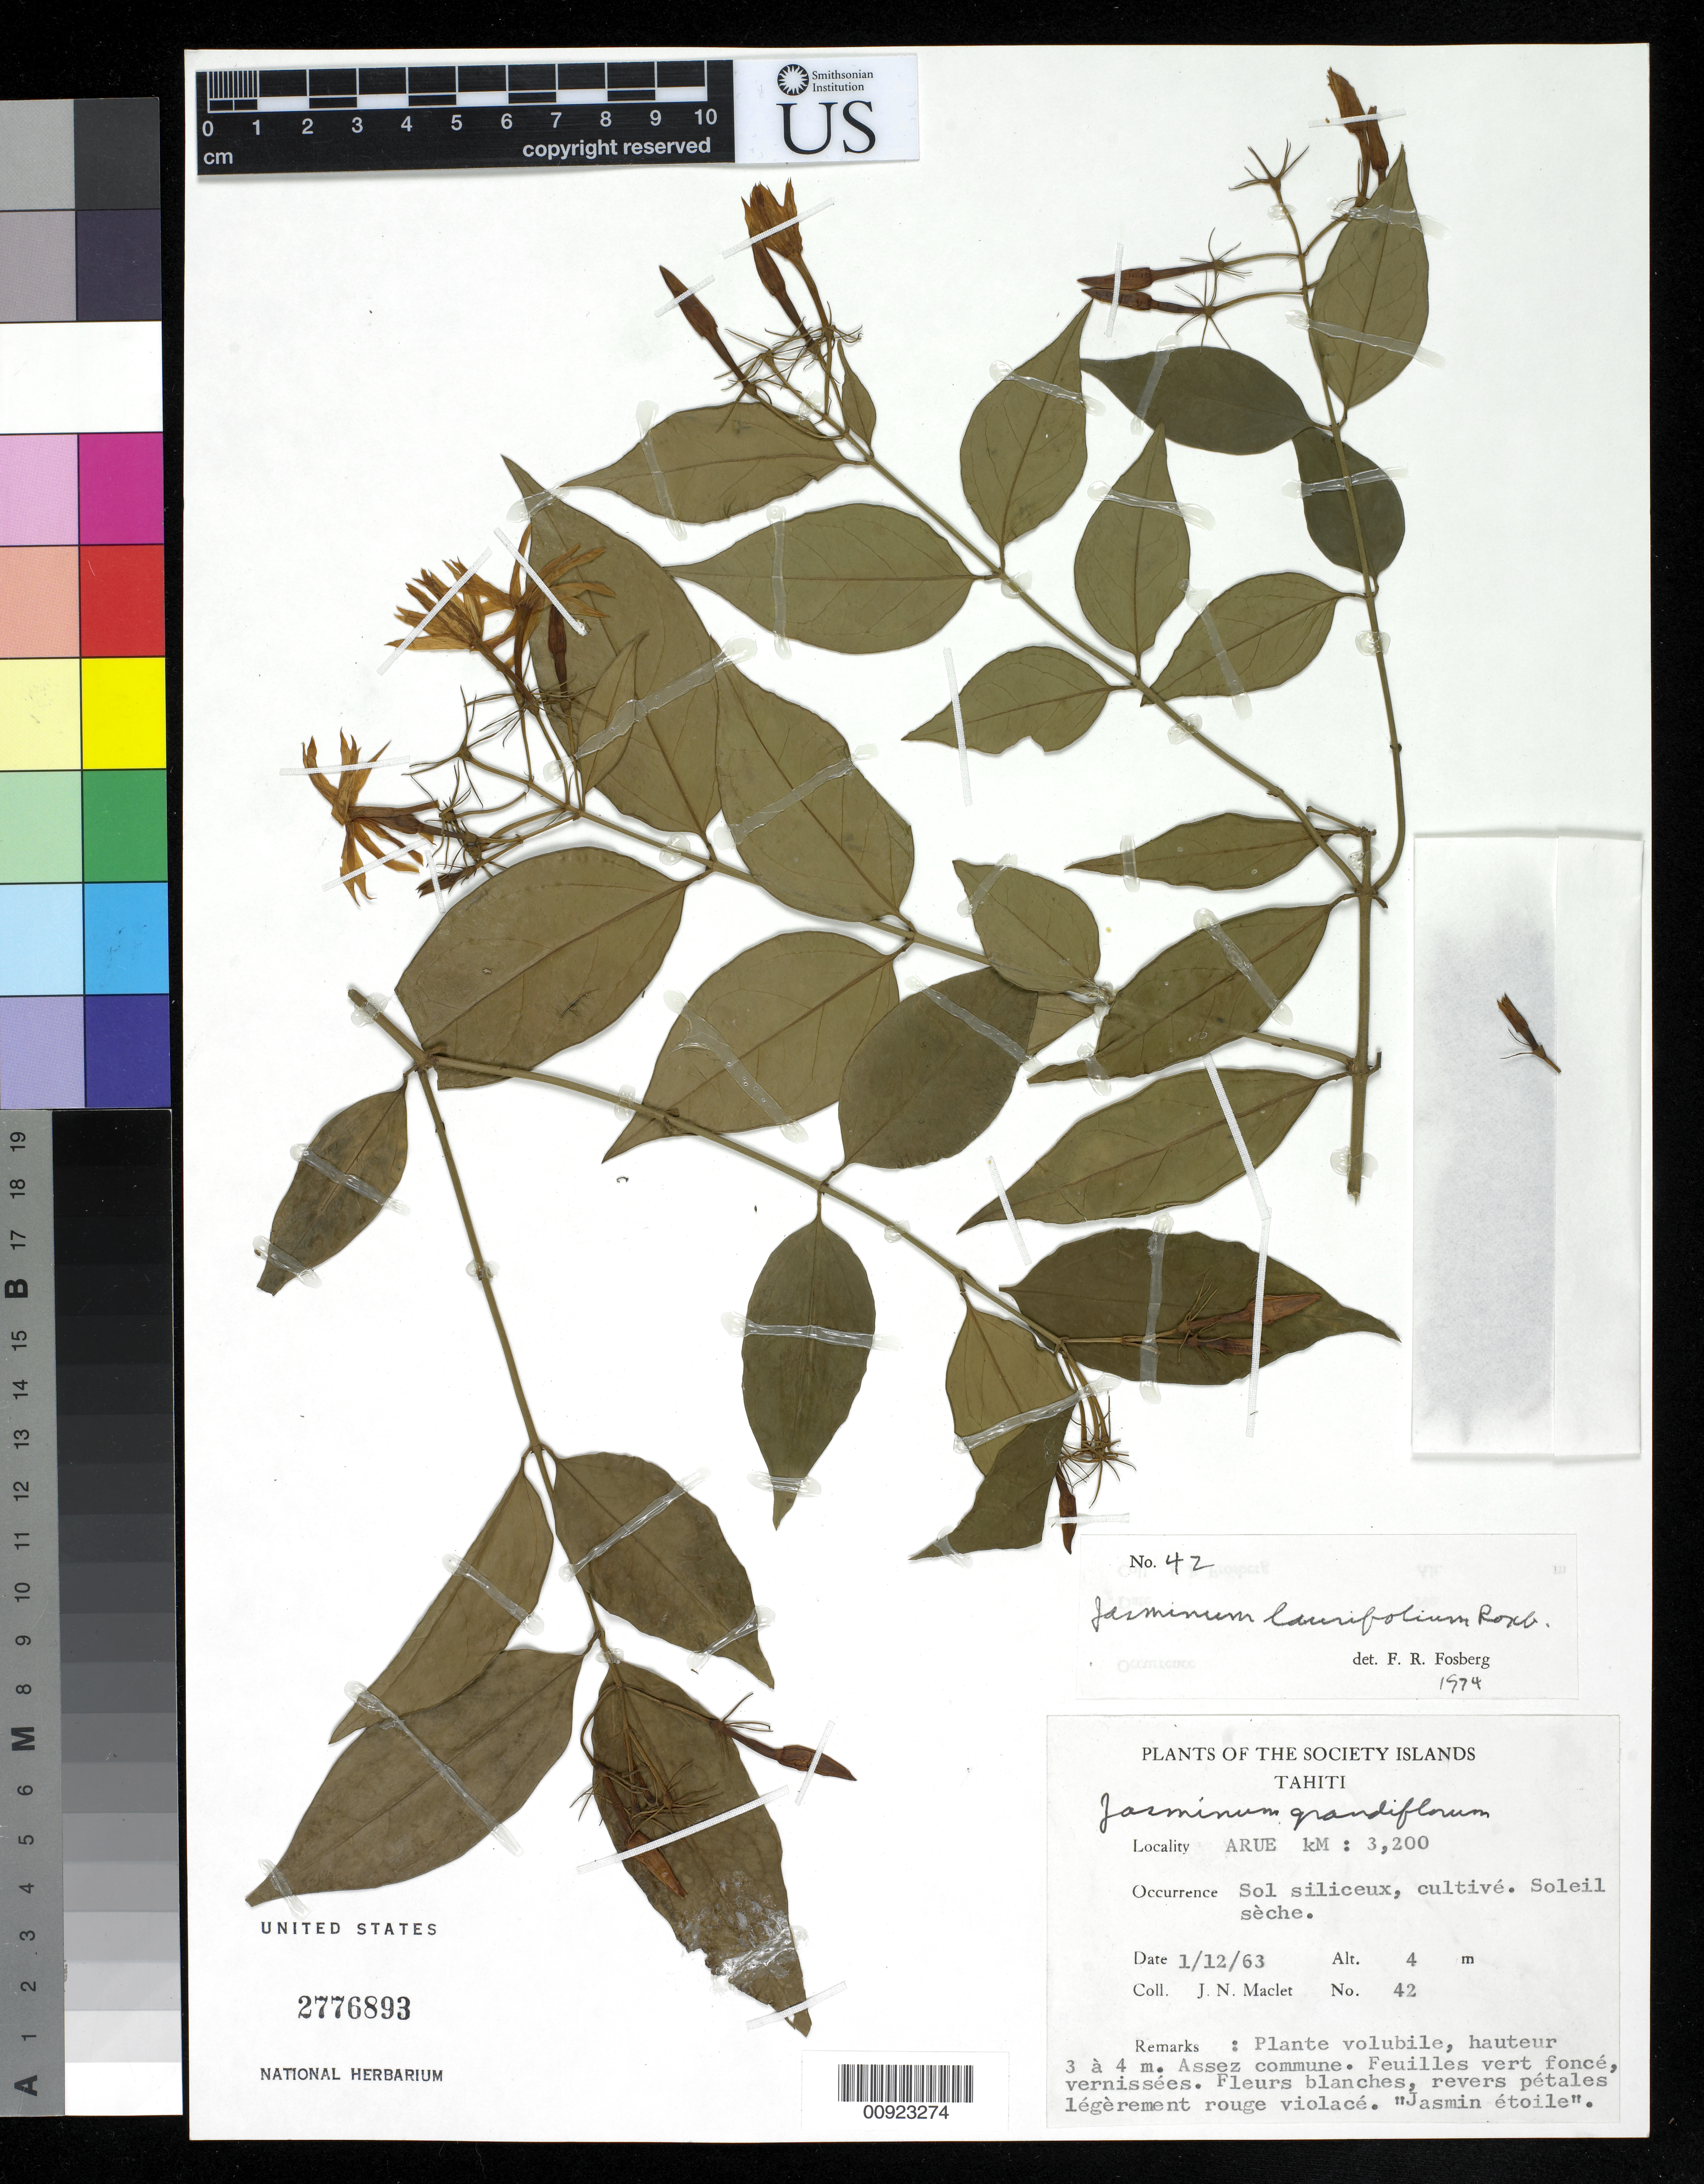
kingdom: Plantae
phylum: Tracheophyta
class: Magnoliopsida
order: Lamiales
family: Oleaceae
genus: Jasminum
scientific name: Jasminum laurifolium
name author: Roxb.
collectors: J. Maclet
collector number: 42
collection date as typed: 12 Jan 1963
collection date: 1963-01-12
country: French Polynesia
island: Tahiti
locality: Arue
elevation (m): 4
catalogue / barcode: US 2776893